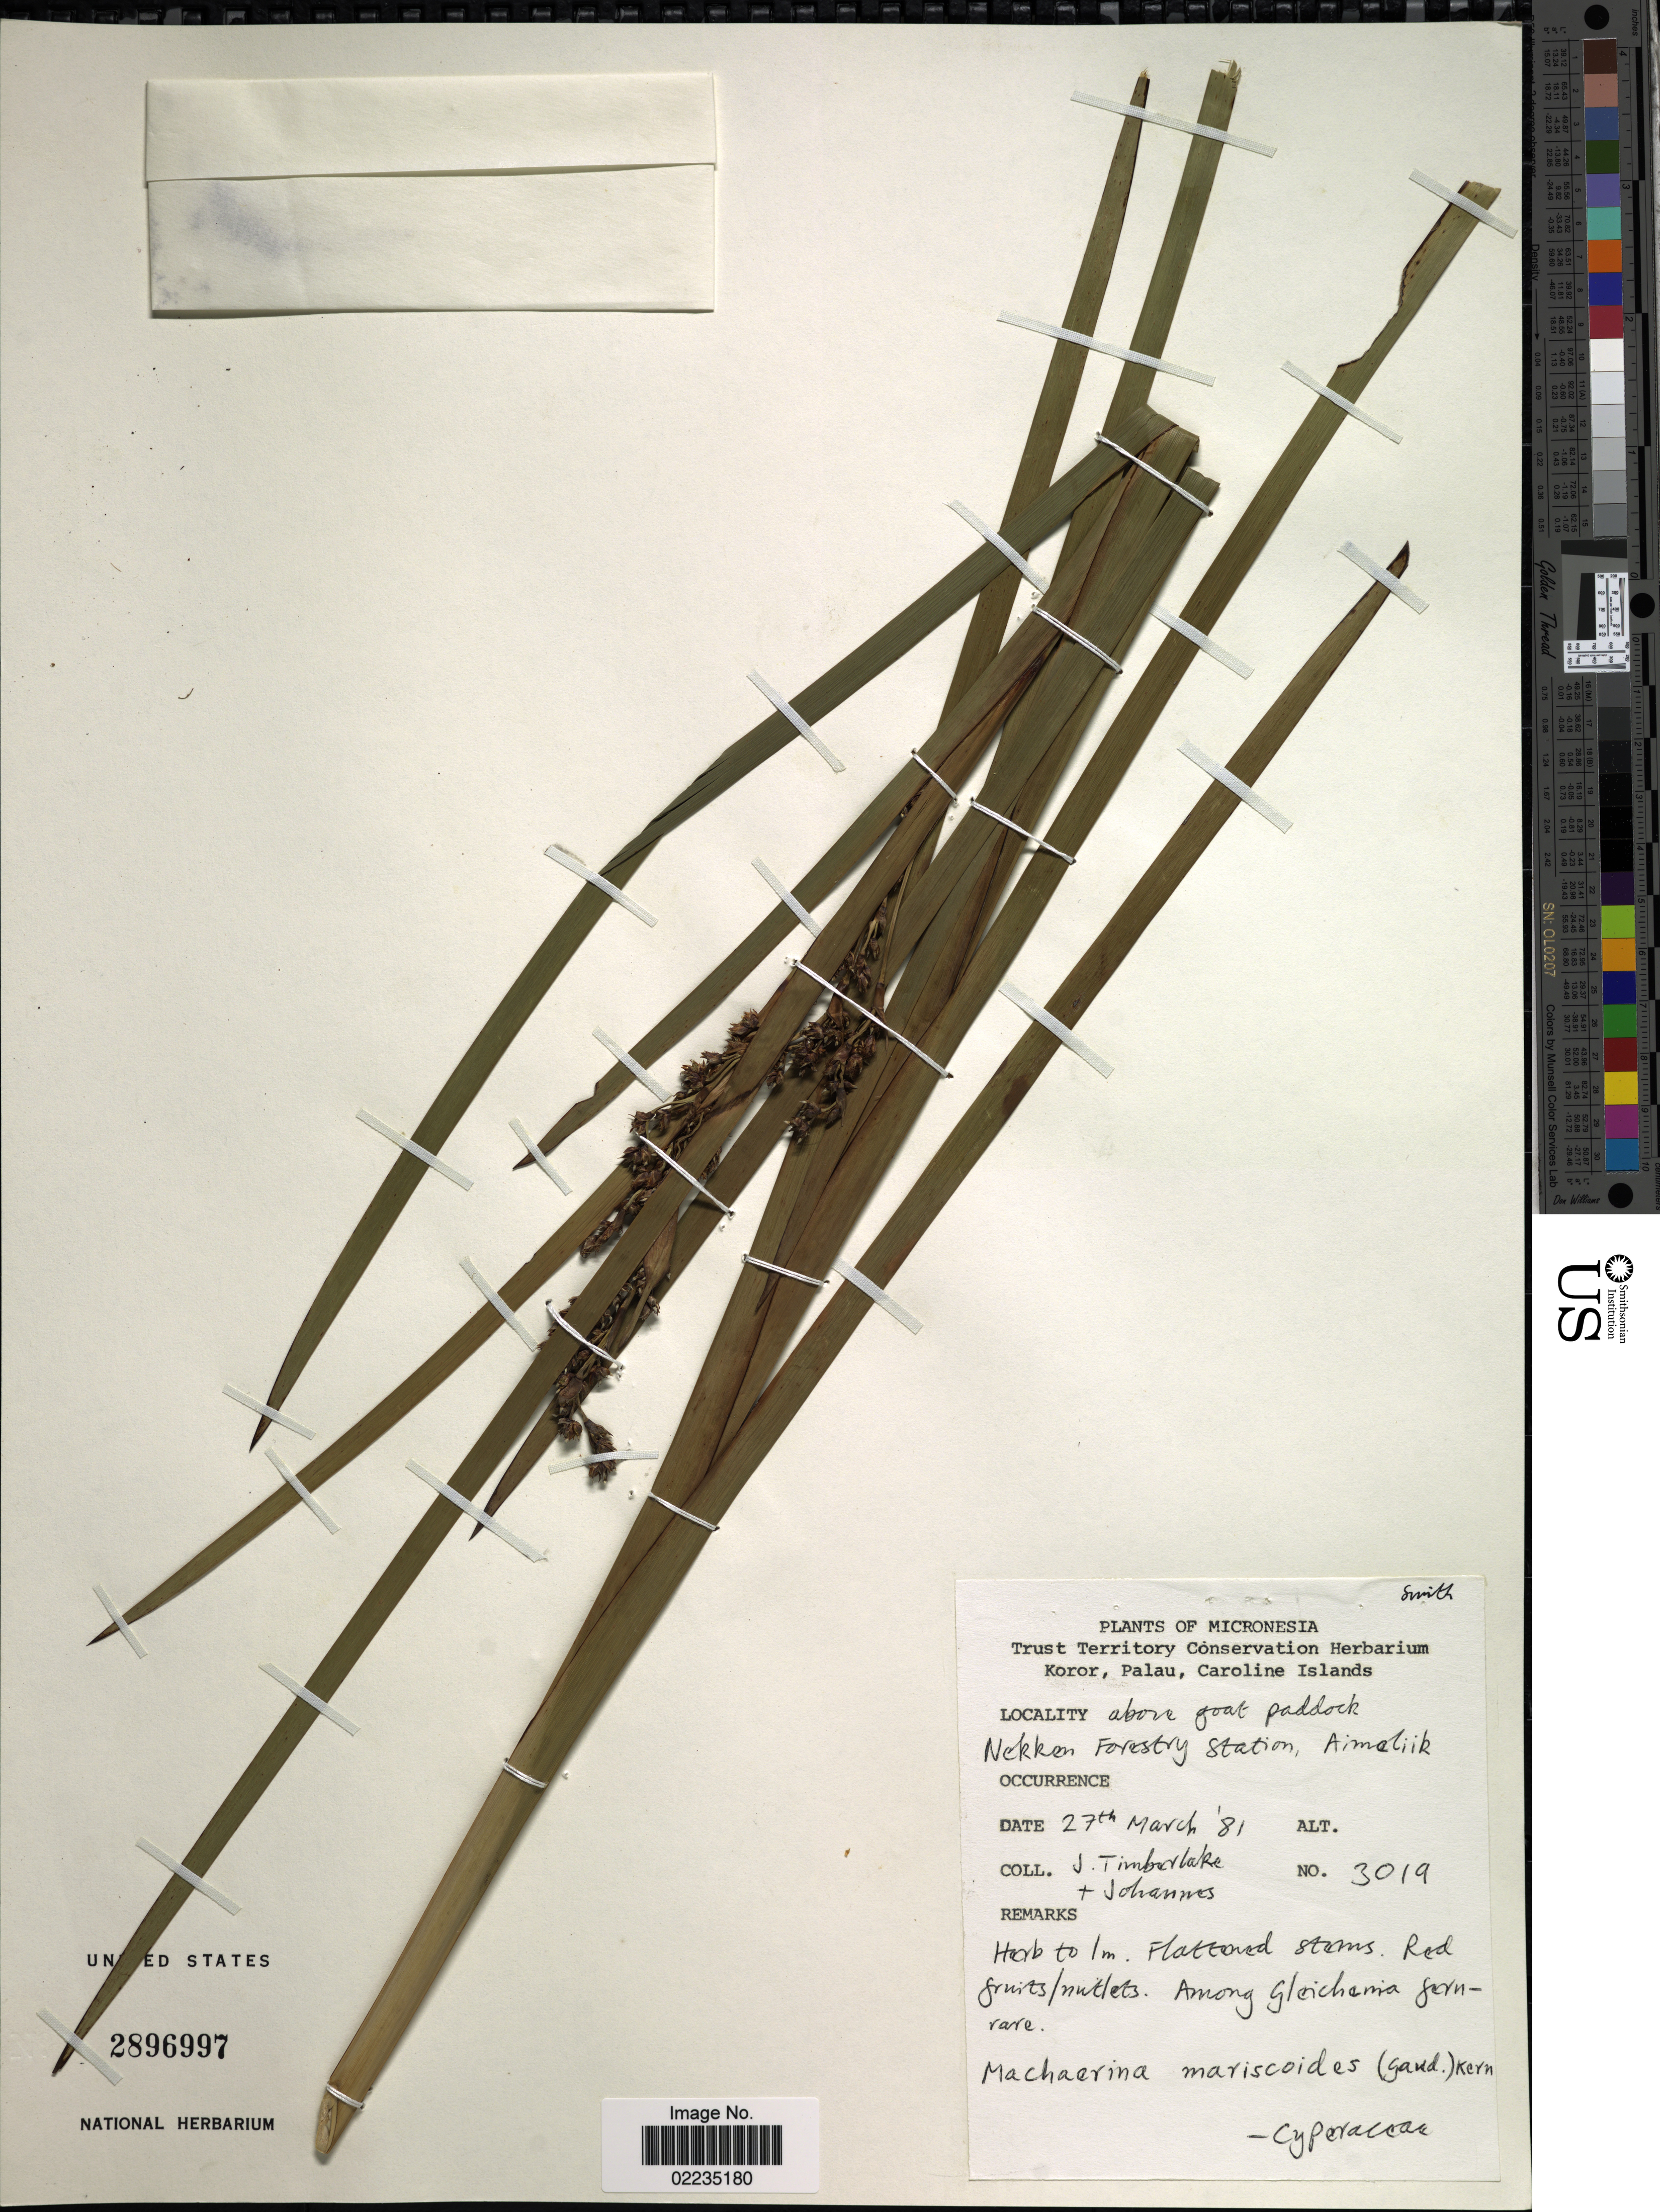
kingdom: Plantae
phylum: Tracheophyta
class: Liliopsida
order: Poales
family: Cyperaceae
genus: Machaerina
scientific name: Machaerina sp.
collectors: J. Timberlake & -. Johannes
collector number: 3019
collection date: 1981-03-27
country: Palau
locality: Micronesia, Palau, above goat paddock, Nekkon Forestry Station, Aimeliik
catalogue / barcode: US 2896997